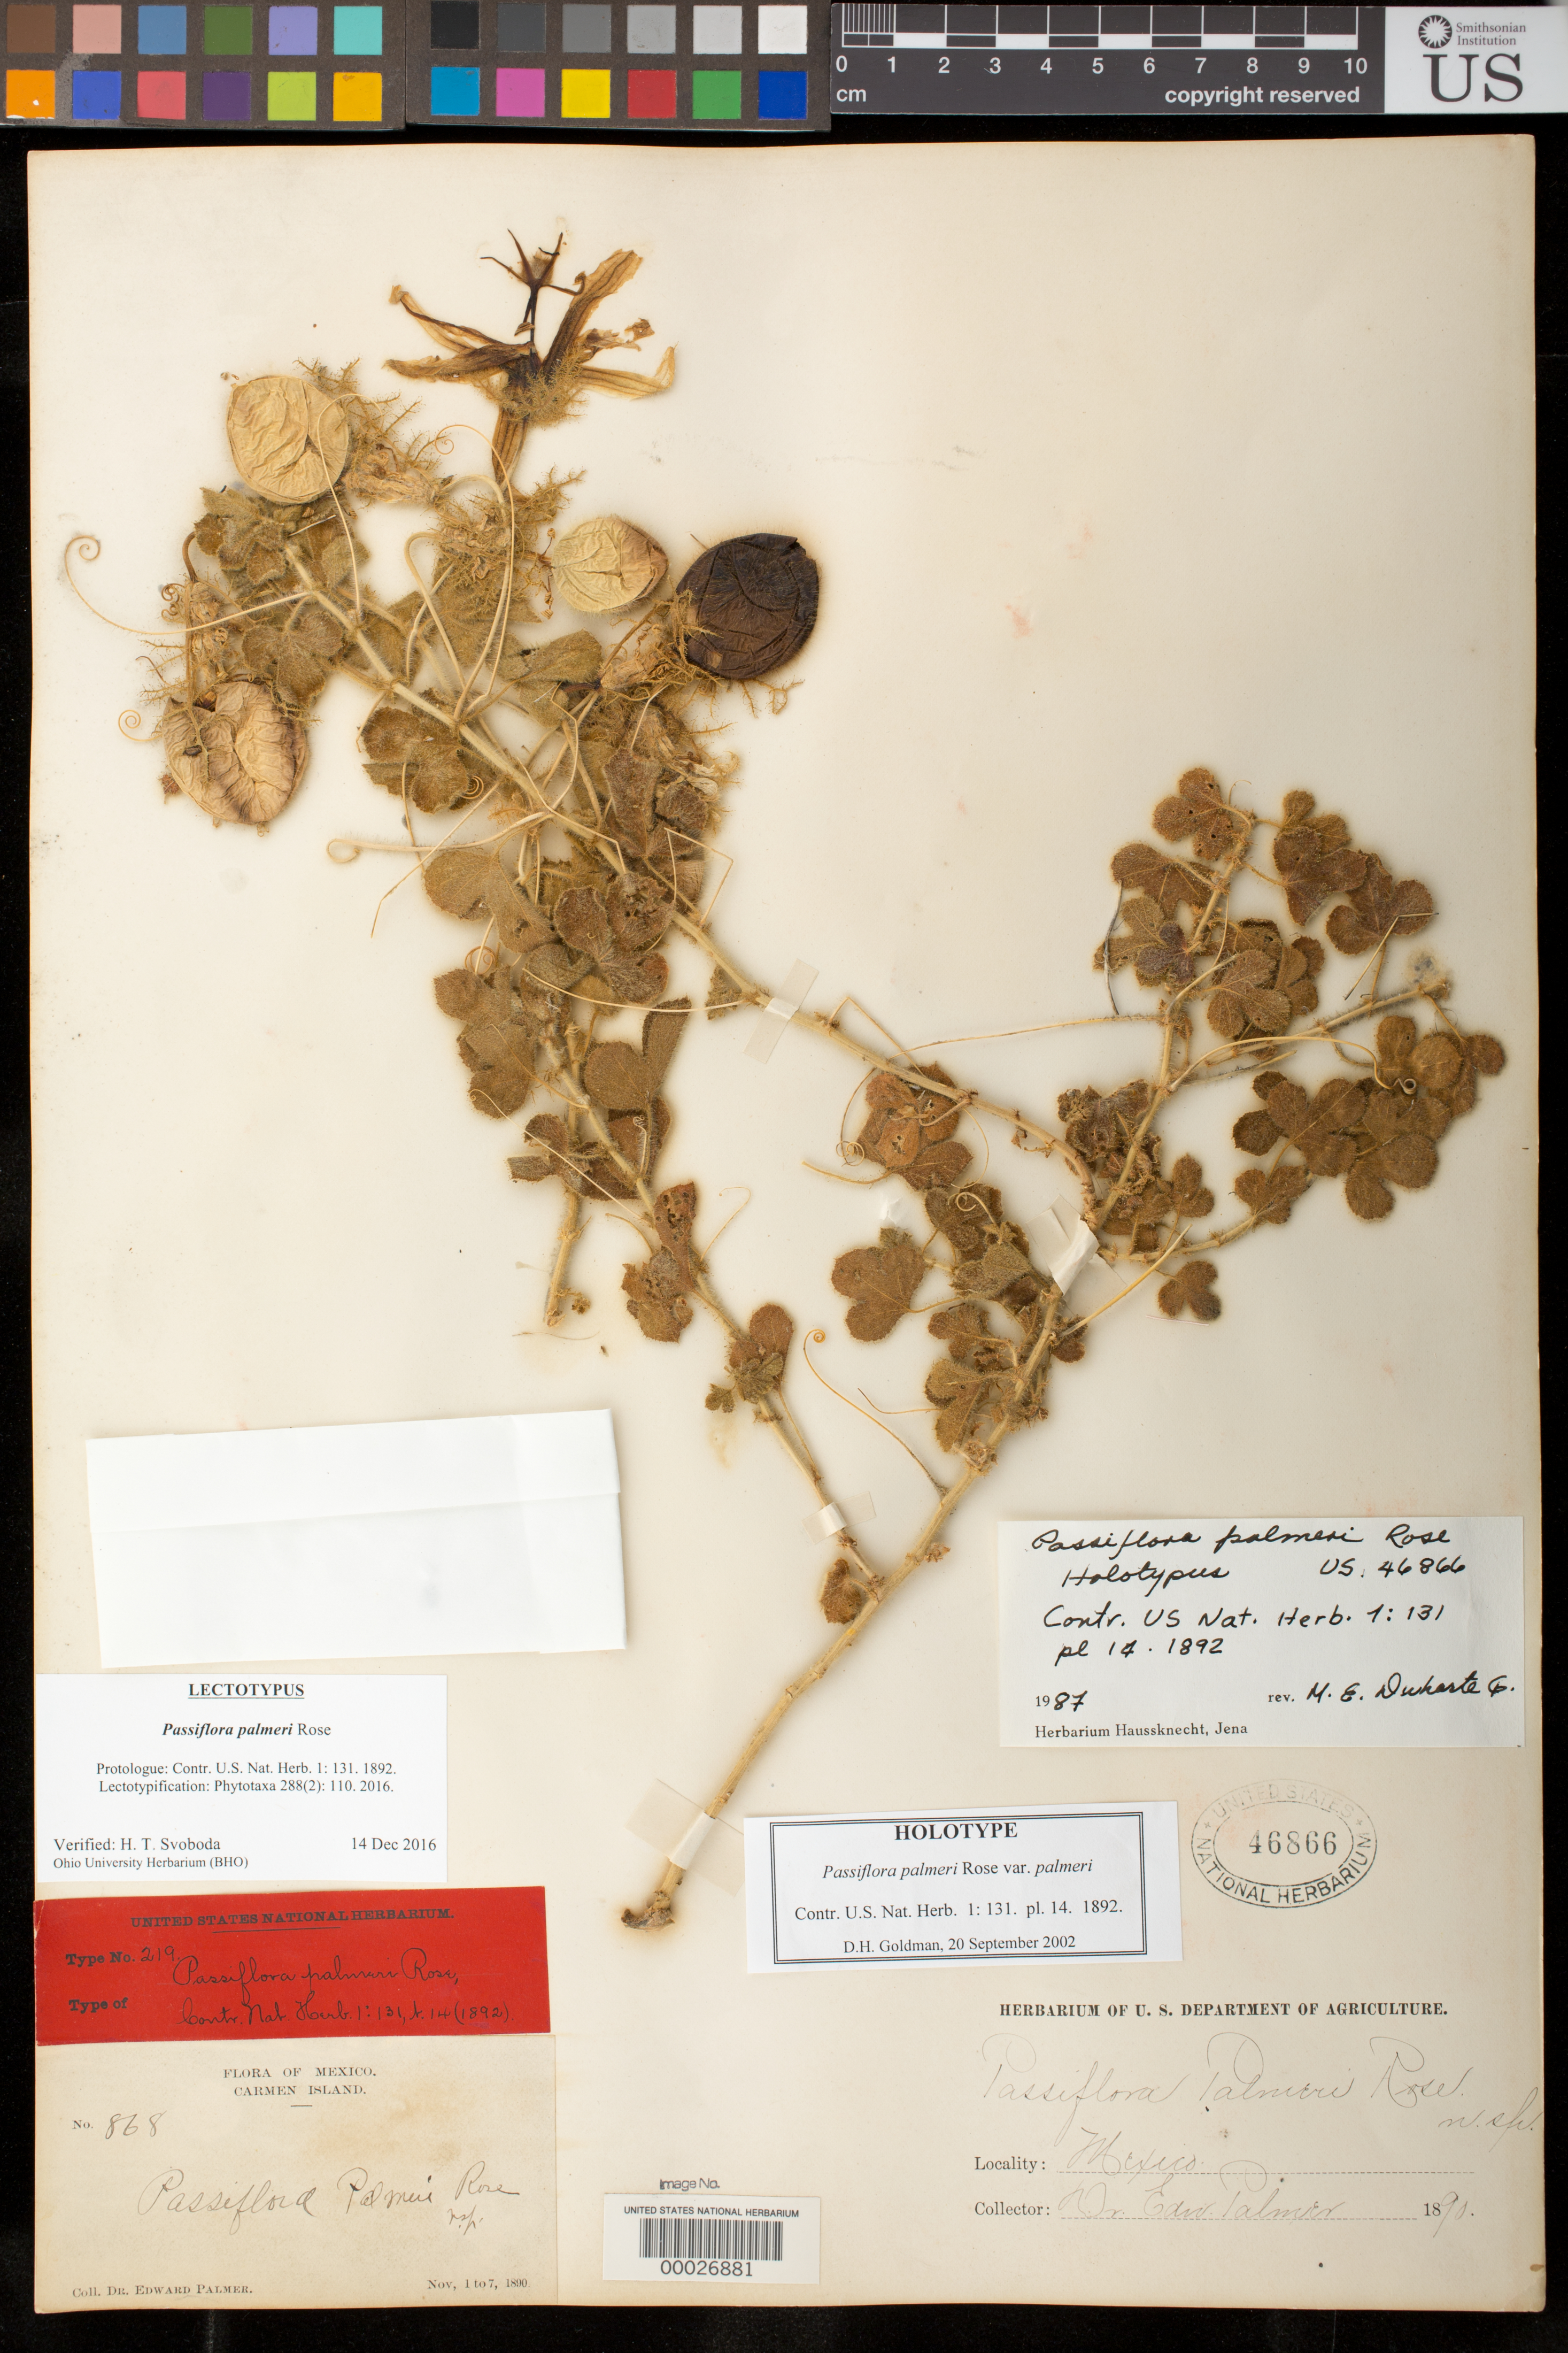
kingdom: Plantae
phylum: Tracheophyta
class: Magnoliopsida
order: Malpighiales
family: Passifloraceae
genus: Passiflora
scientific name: Passiflora palmeri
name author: Rose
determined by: Goldman, D. H.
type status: Lectotype; Type Collection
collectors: E. Palmer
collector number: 868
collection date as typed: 01 Nov 1893 to 07 Nov 1893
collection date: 1893-11-01/1893-11-07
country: Mexico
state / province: Baja California Norte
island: Carmen Island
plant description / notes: This sheet annotated as holotype by M.E. Duharte G. (1987) & D.H. Goldman (2002) but unclear why; protologue does not identify holotype and 3 sheets of Palmer 868 are at US, all annotated in same hand & mounted on consecutive sheets.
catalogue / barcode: US 46866